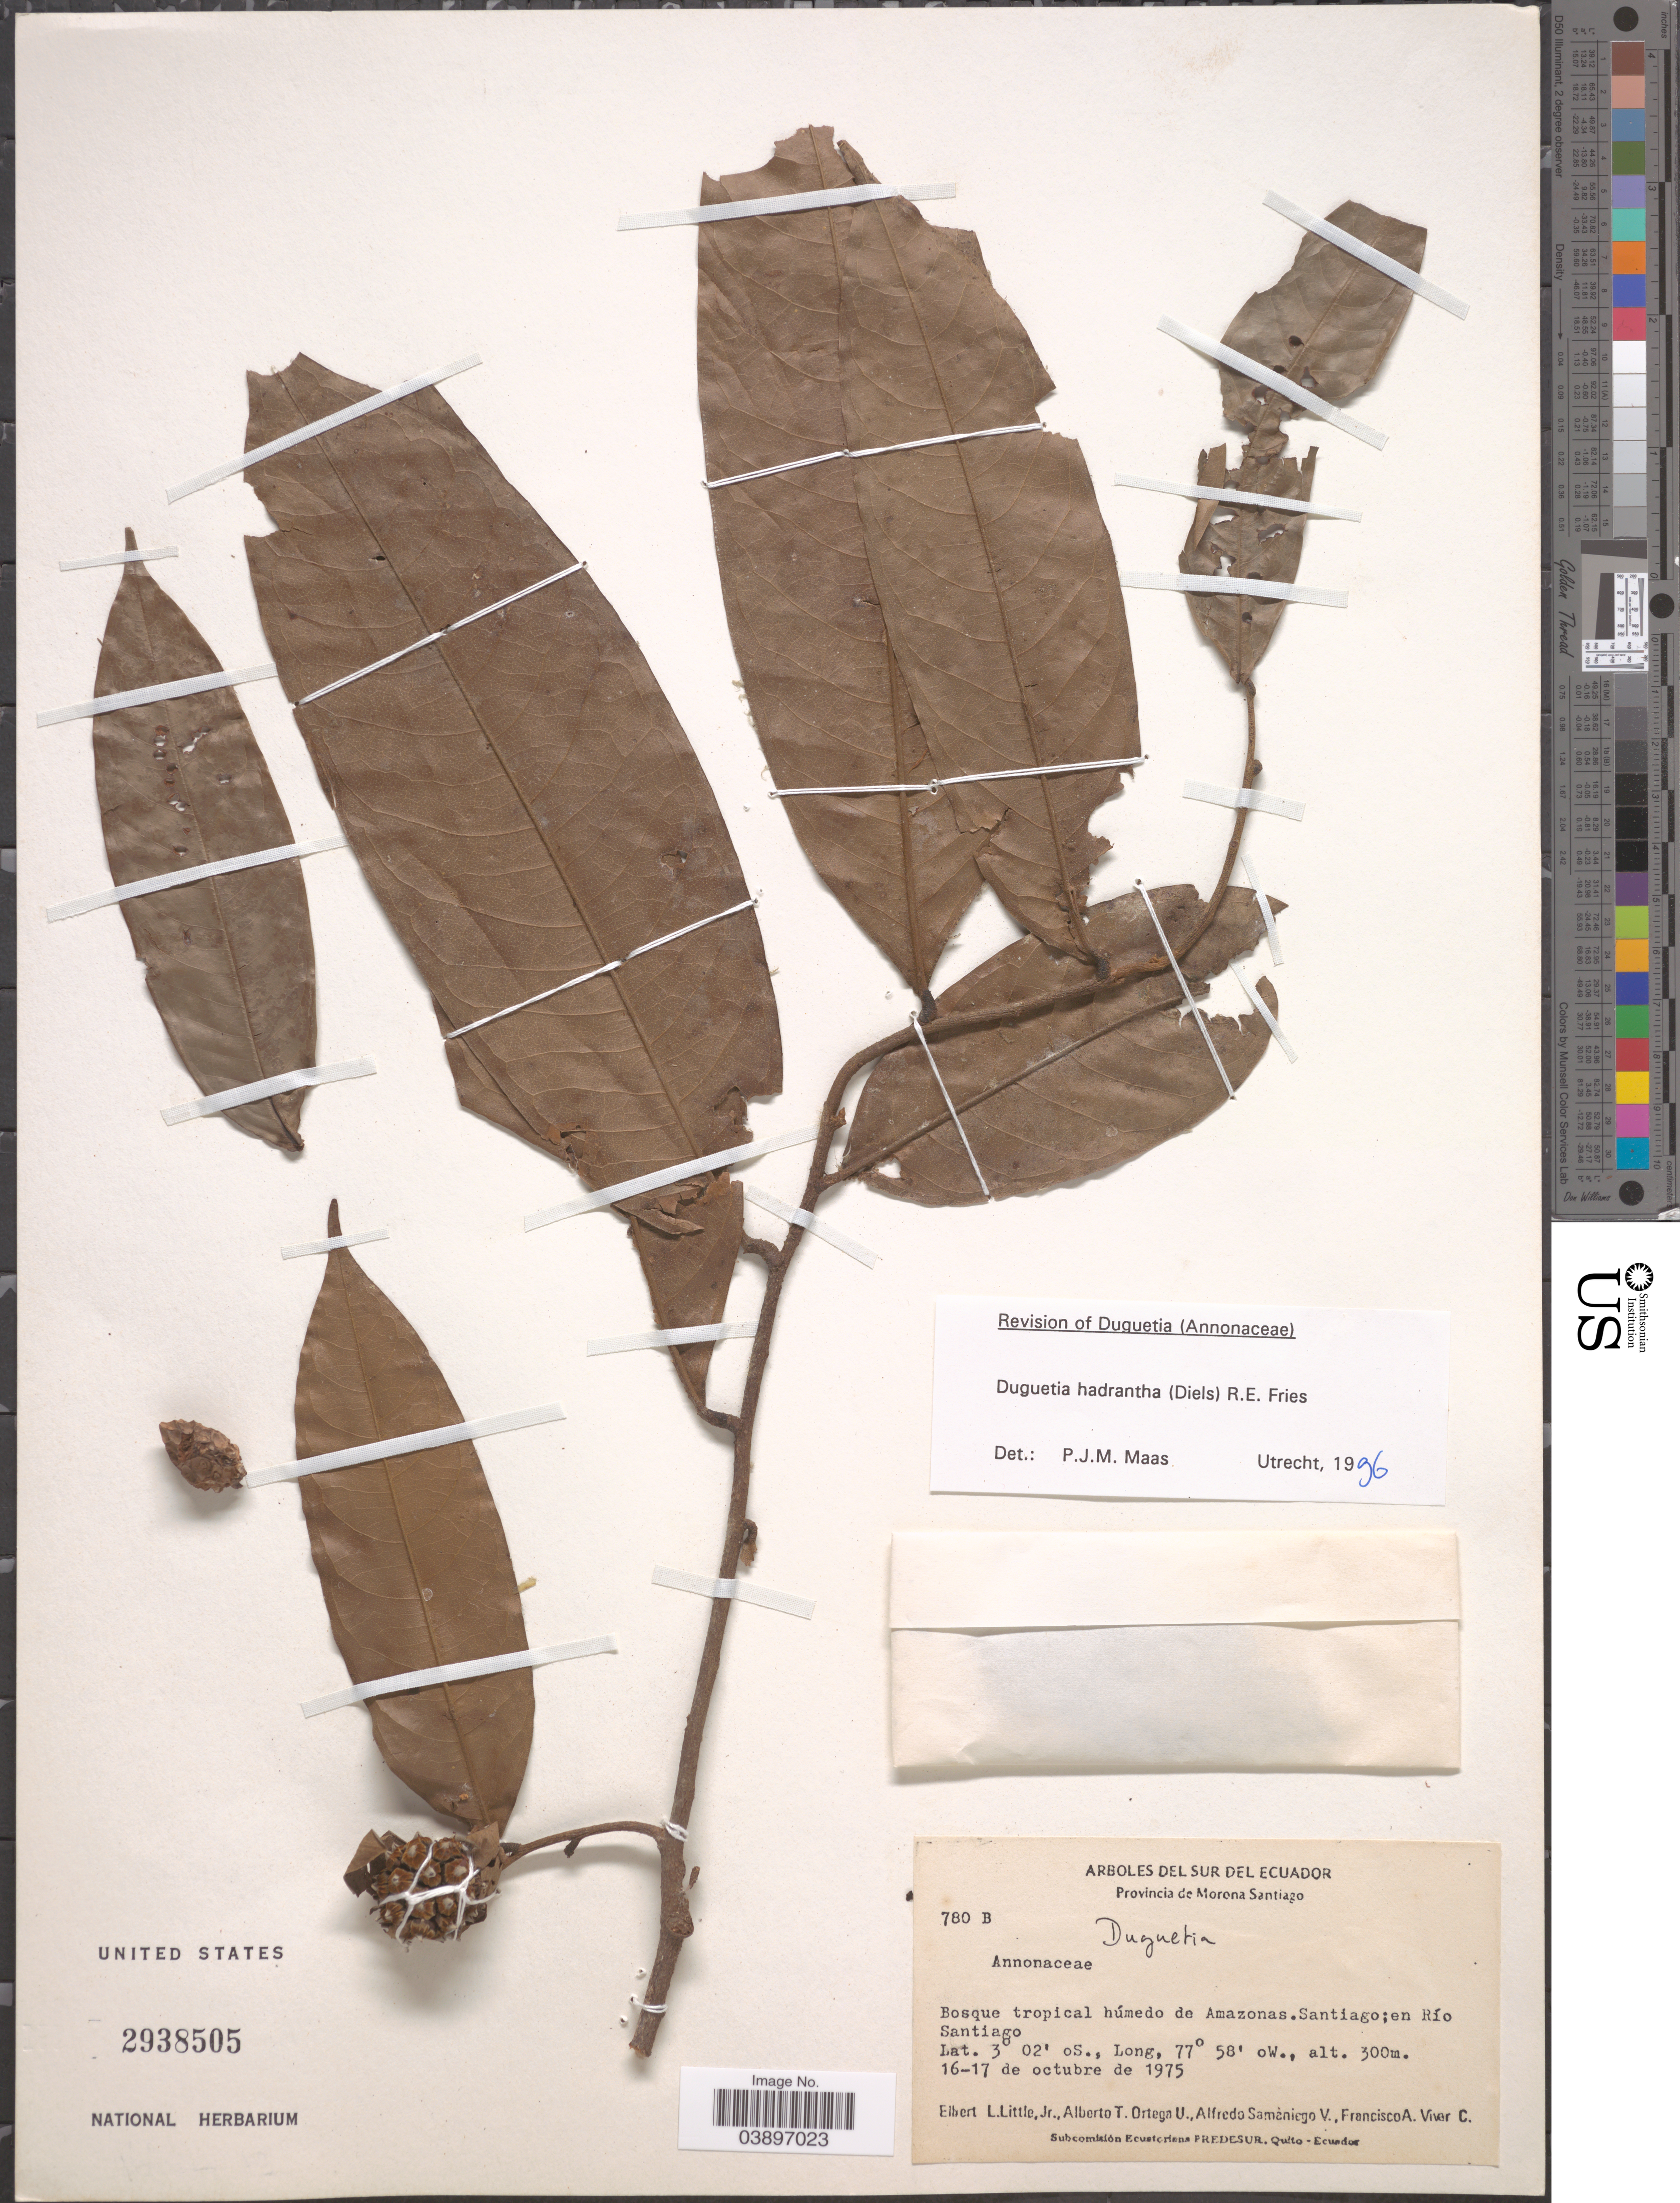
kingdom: Plantae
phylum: Tracheophyta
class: Magnoliopsida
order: Magnoliales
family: Annonaceae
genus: Duguetia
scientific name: Duguetia hadrantha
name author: (Diels) R.E. Fr.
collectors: E. L. Little, A. T. Ortega U., A. V. Samaniego & F. A. Vivar C.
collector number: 780B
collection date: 1975-10-16/1975-10-17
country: Ecuador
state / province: Morona-Santiago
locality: Sur del Ecuador. Bosque tropical húmedo de Amazonas. Santiago; en Río Santiago.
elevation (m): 300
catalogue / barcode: US 2938505